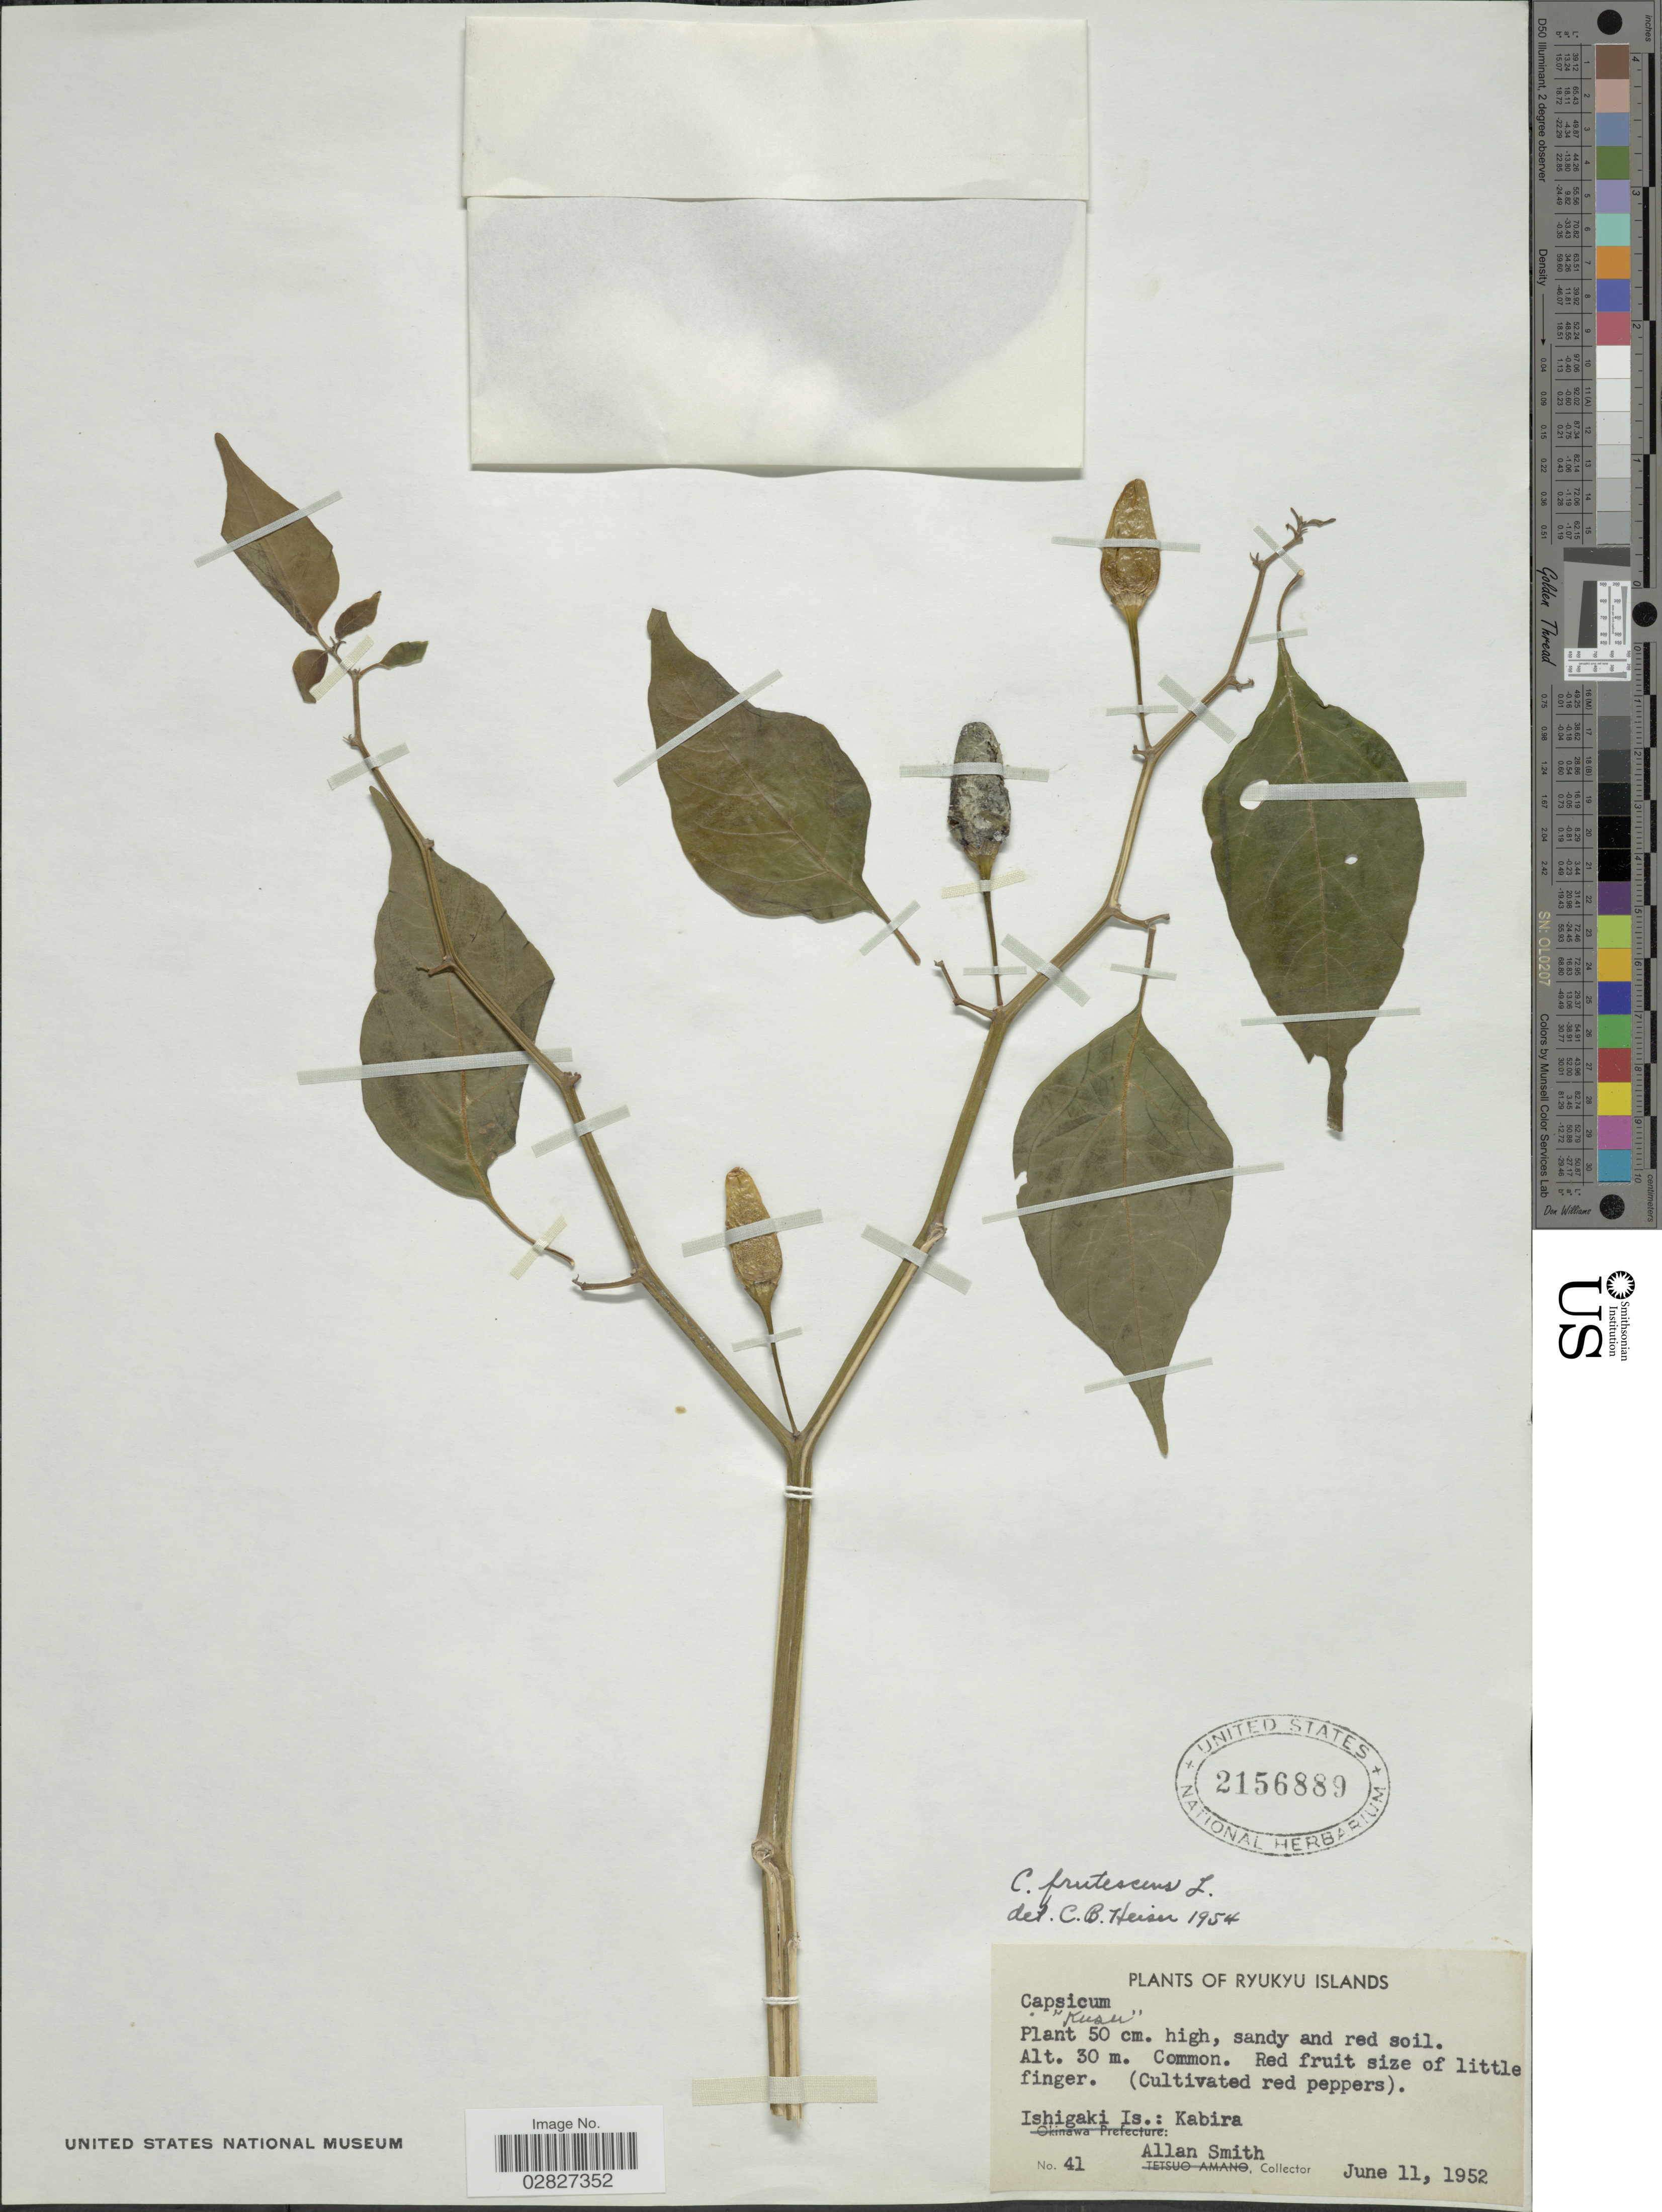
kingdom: Plantae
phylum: Tracheophyta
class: Magnoliopsida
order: Solanales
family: Solanaceae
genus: Capsicum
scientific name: Capsicum frutescens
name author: L.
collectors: A. Smith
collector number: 41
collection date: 1952-06-11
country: Japan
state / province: Okinawa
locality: Ryukyu Islands. Ishigaki Is.: Kabira.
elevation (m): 30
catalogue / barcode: US 2156889